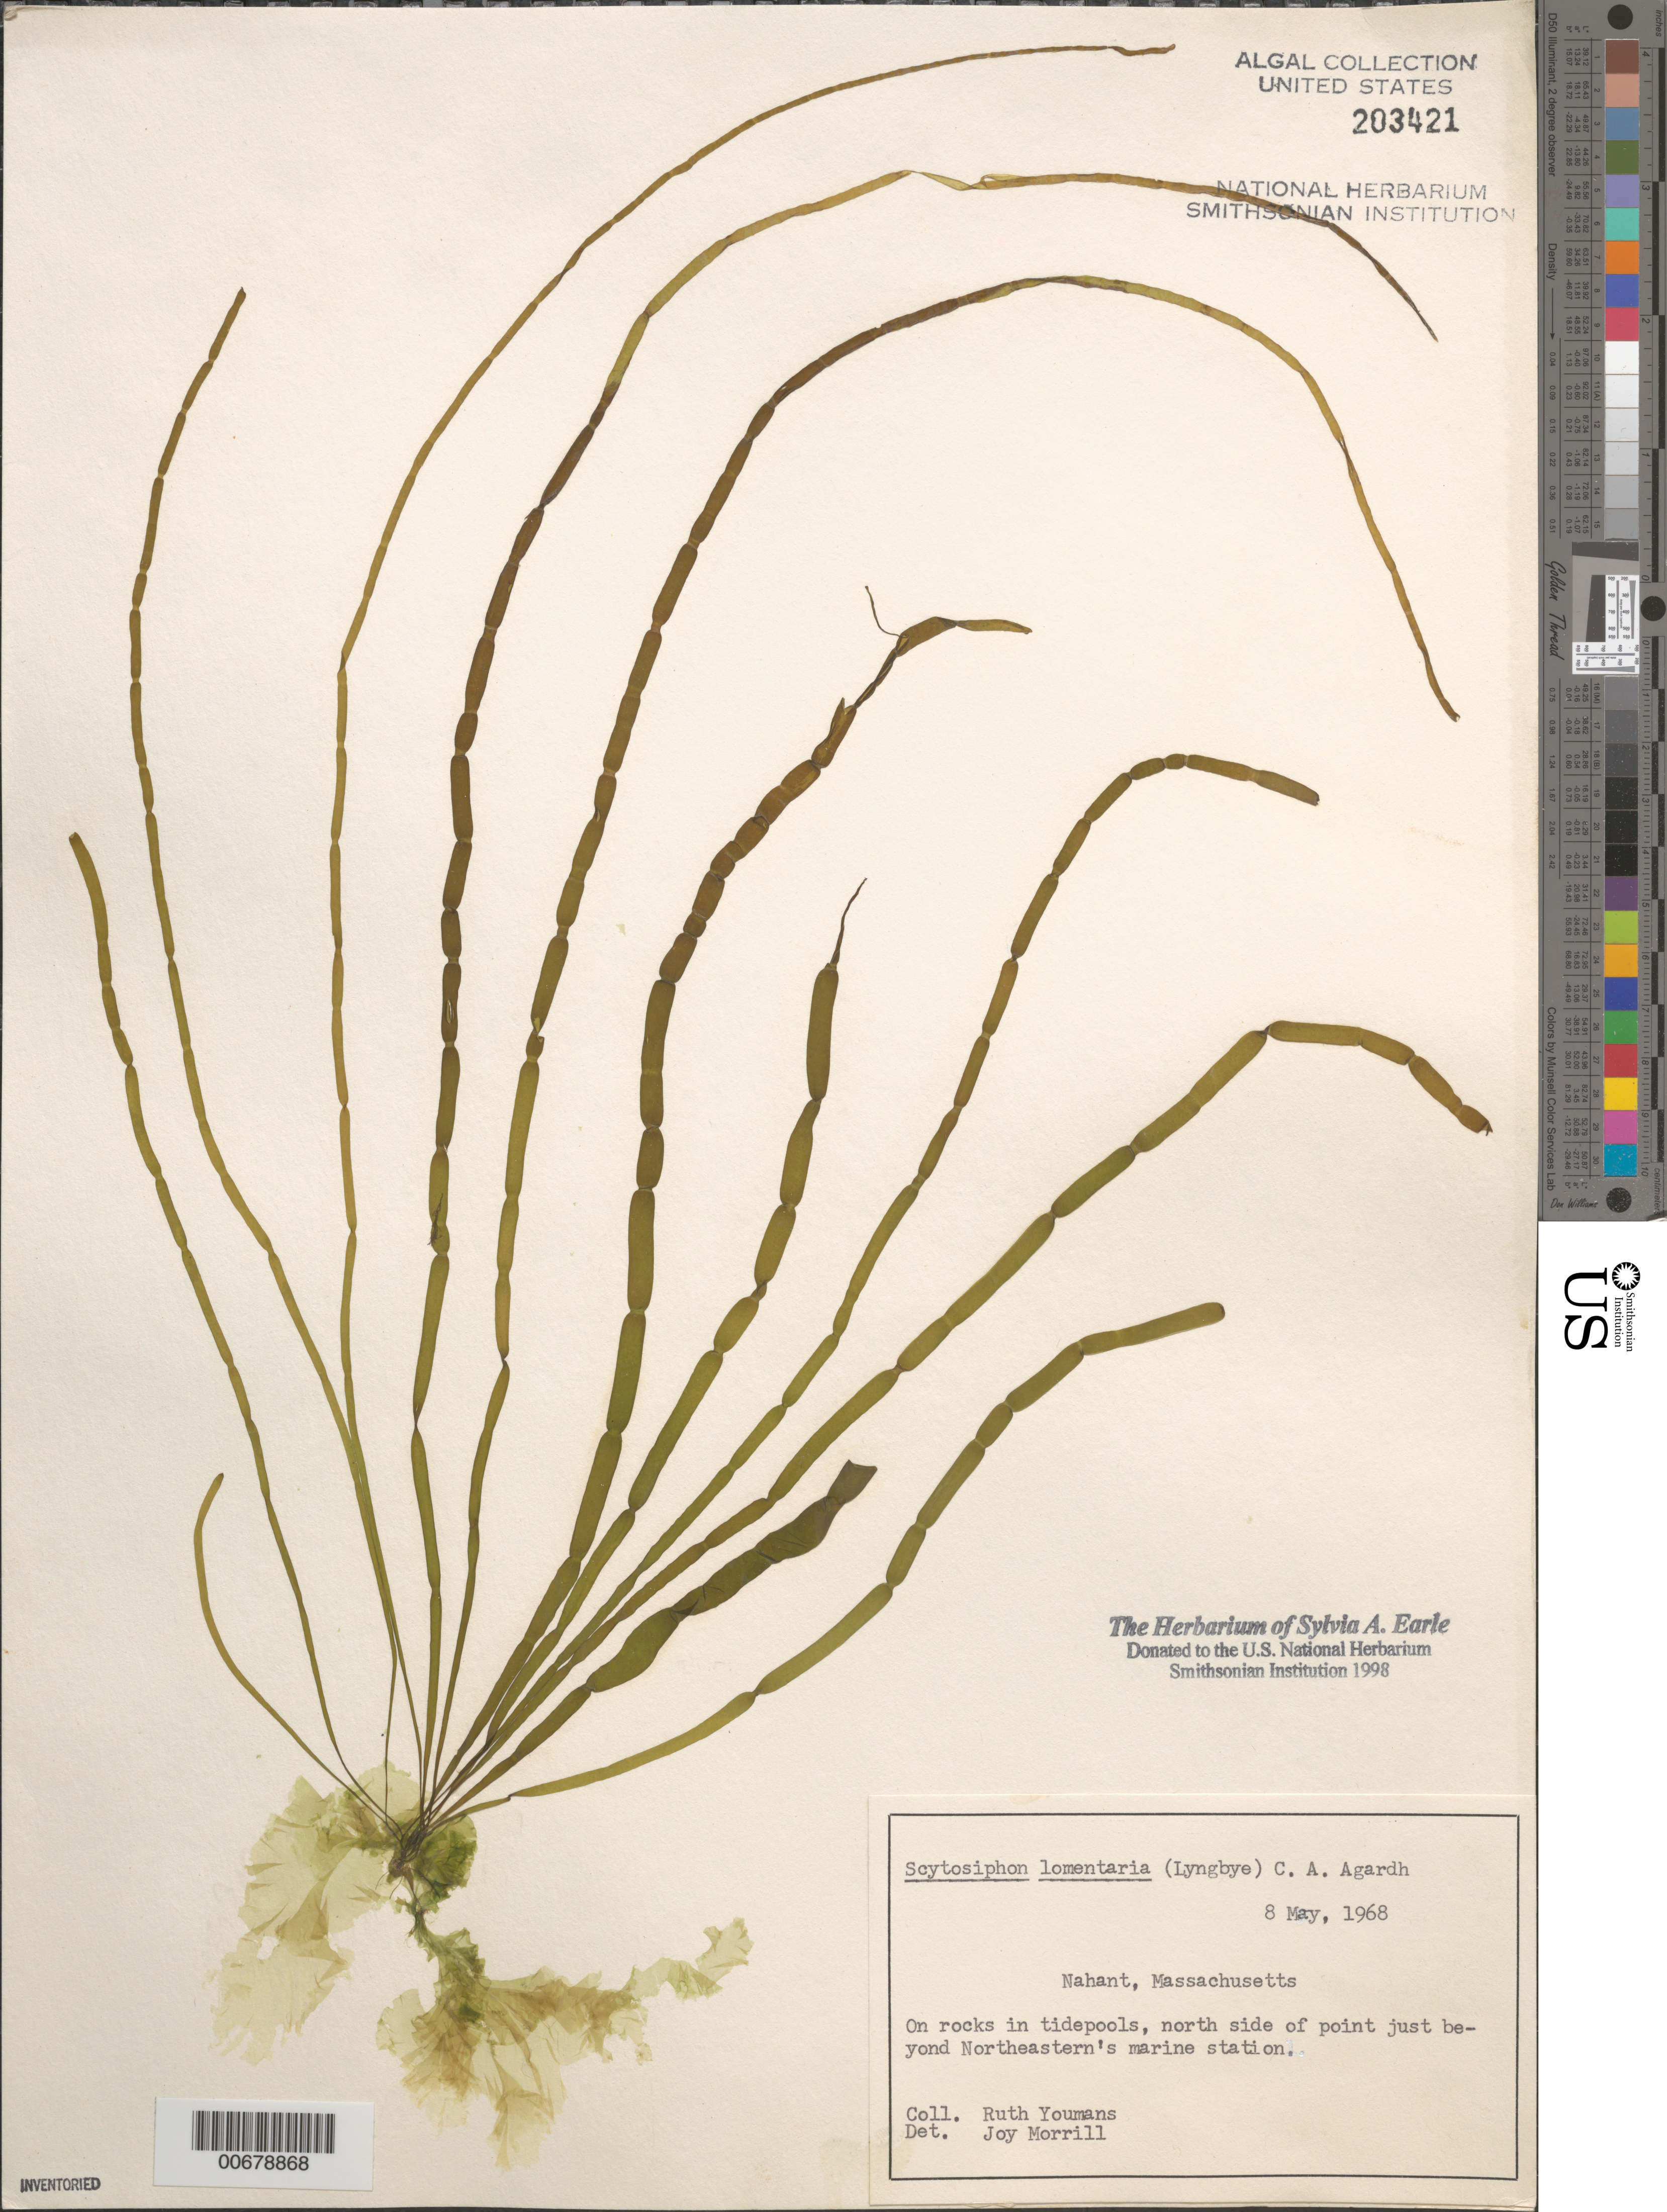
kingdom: Chromista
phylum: Ochrophyta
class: Phaeophyceae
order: Scytosiphonales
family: Scytosiphonaceae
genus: Scytosiphon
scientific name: Scytosiphon lomentaria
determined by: Morrill, J.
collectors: R. Youmans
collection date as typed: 08 May 1968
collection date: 1968-05-08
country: United States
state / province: Massachusetts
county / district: Essex County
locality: Point just beyond Northeastern University's marine station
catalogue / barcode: US 203421